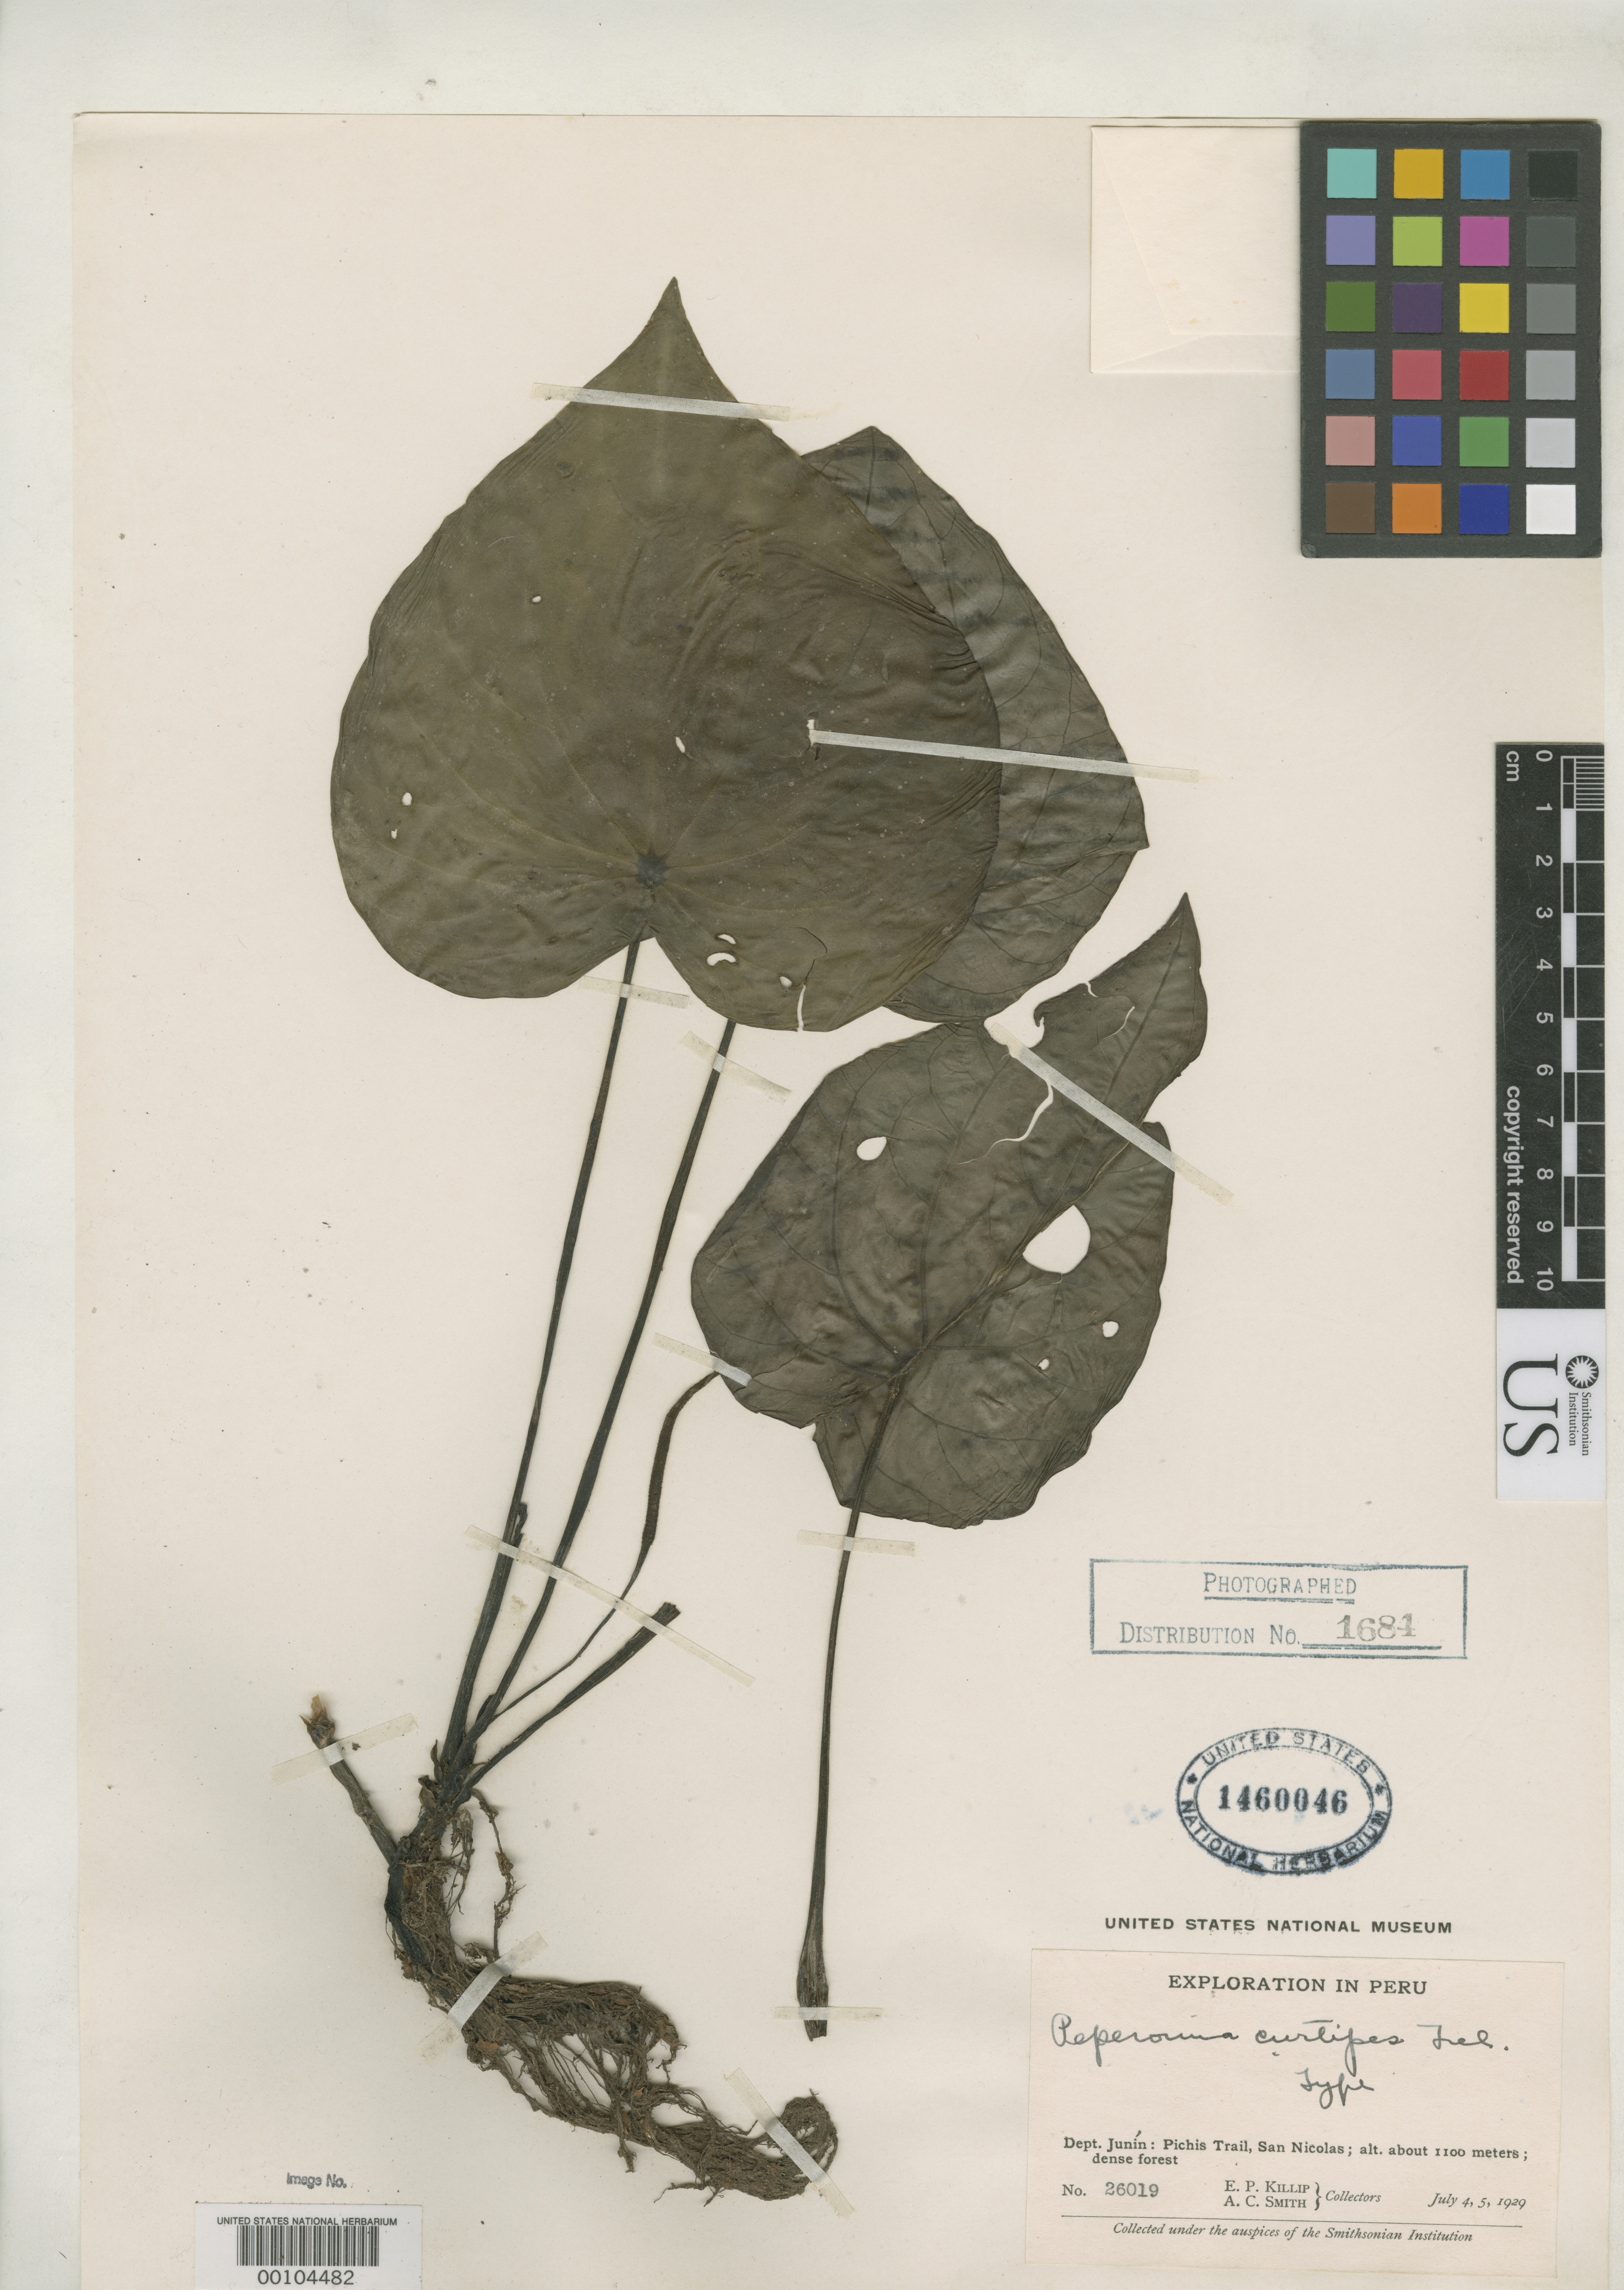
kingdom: Plantae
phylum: Tracheophyta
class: Magnoliopsida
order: Piperales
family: Piperaceae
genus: Peperomia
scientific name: Peperomia curtipes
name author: Trel. in J.F. Macbr.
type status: Holotype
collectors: E. P. Killip & A. C. Smith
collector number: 26019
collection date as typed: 04 Jul 1929 to 05 Jul 1929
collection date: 1929-07-04/1929-07-05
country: Peru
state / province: Junín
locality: Pichis Trail, San Nicolas.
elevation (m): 1100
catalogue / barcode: US 1460046